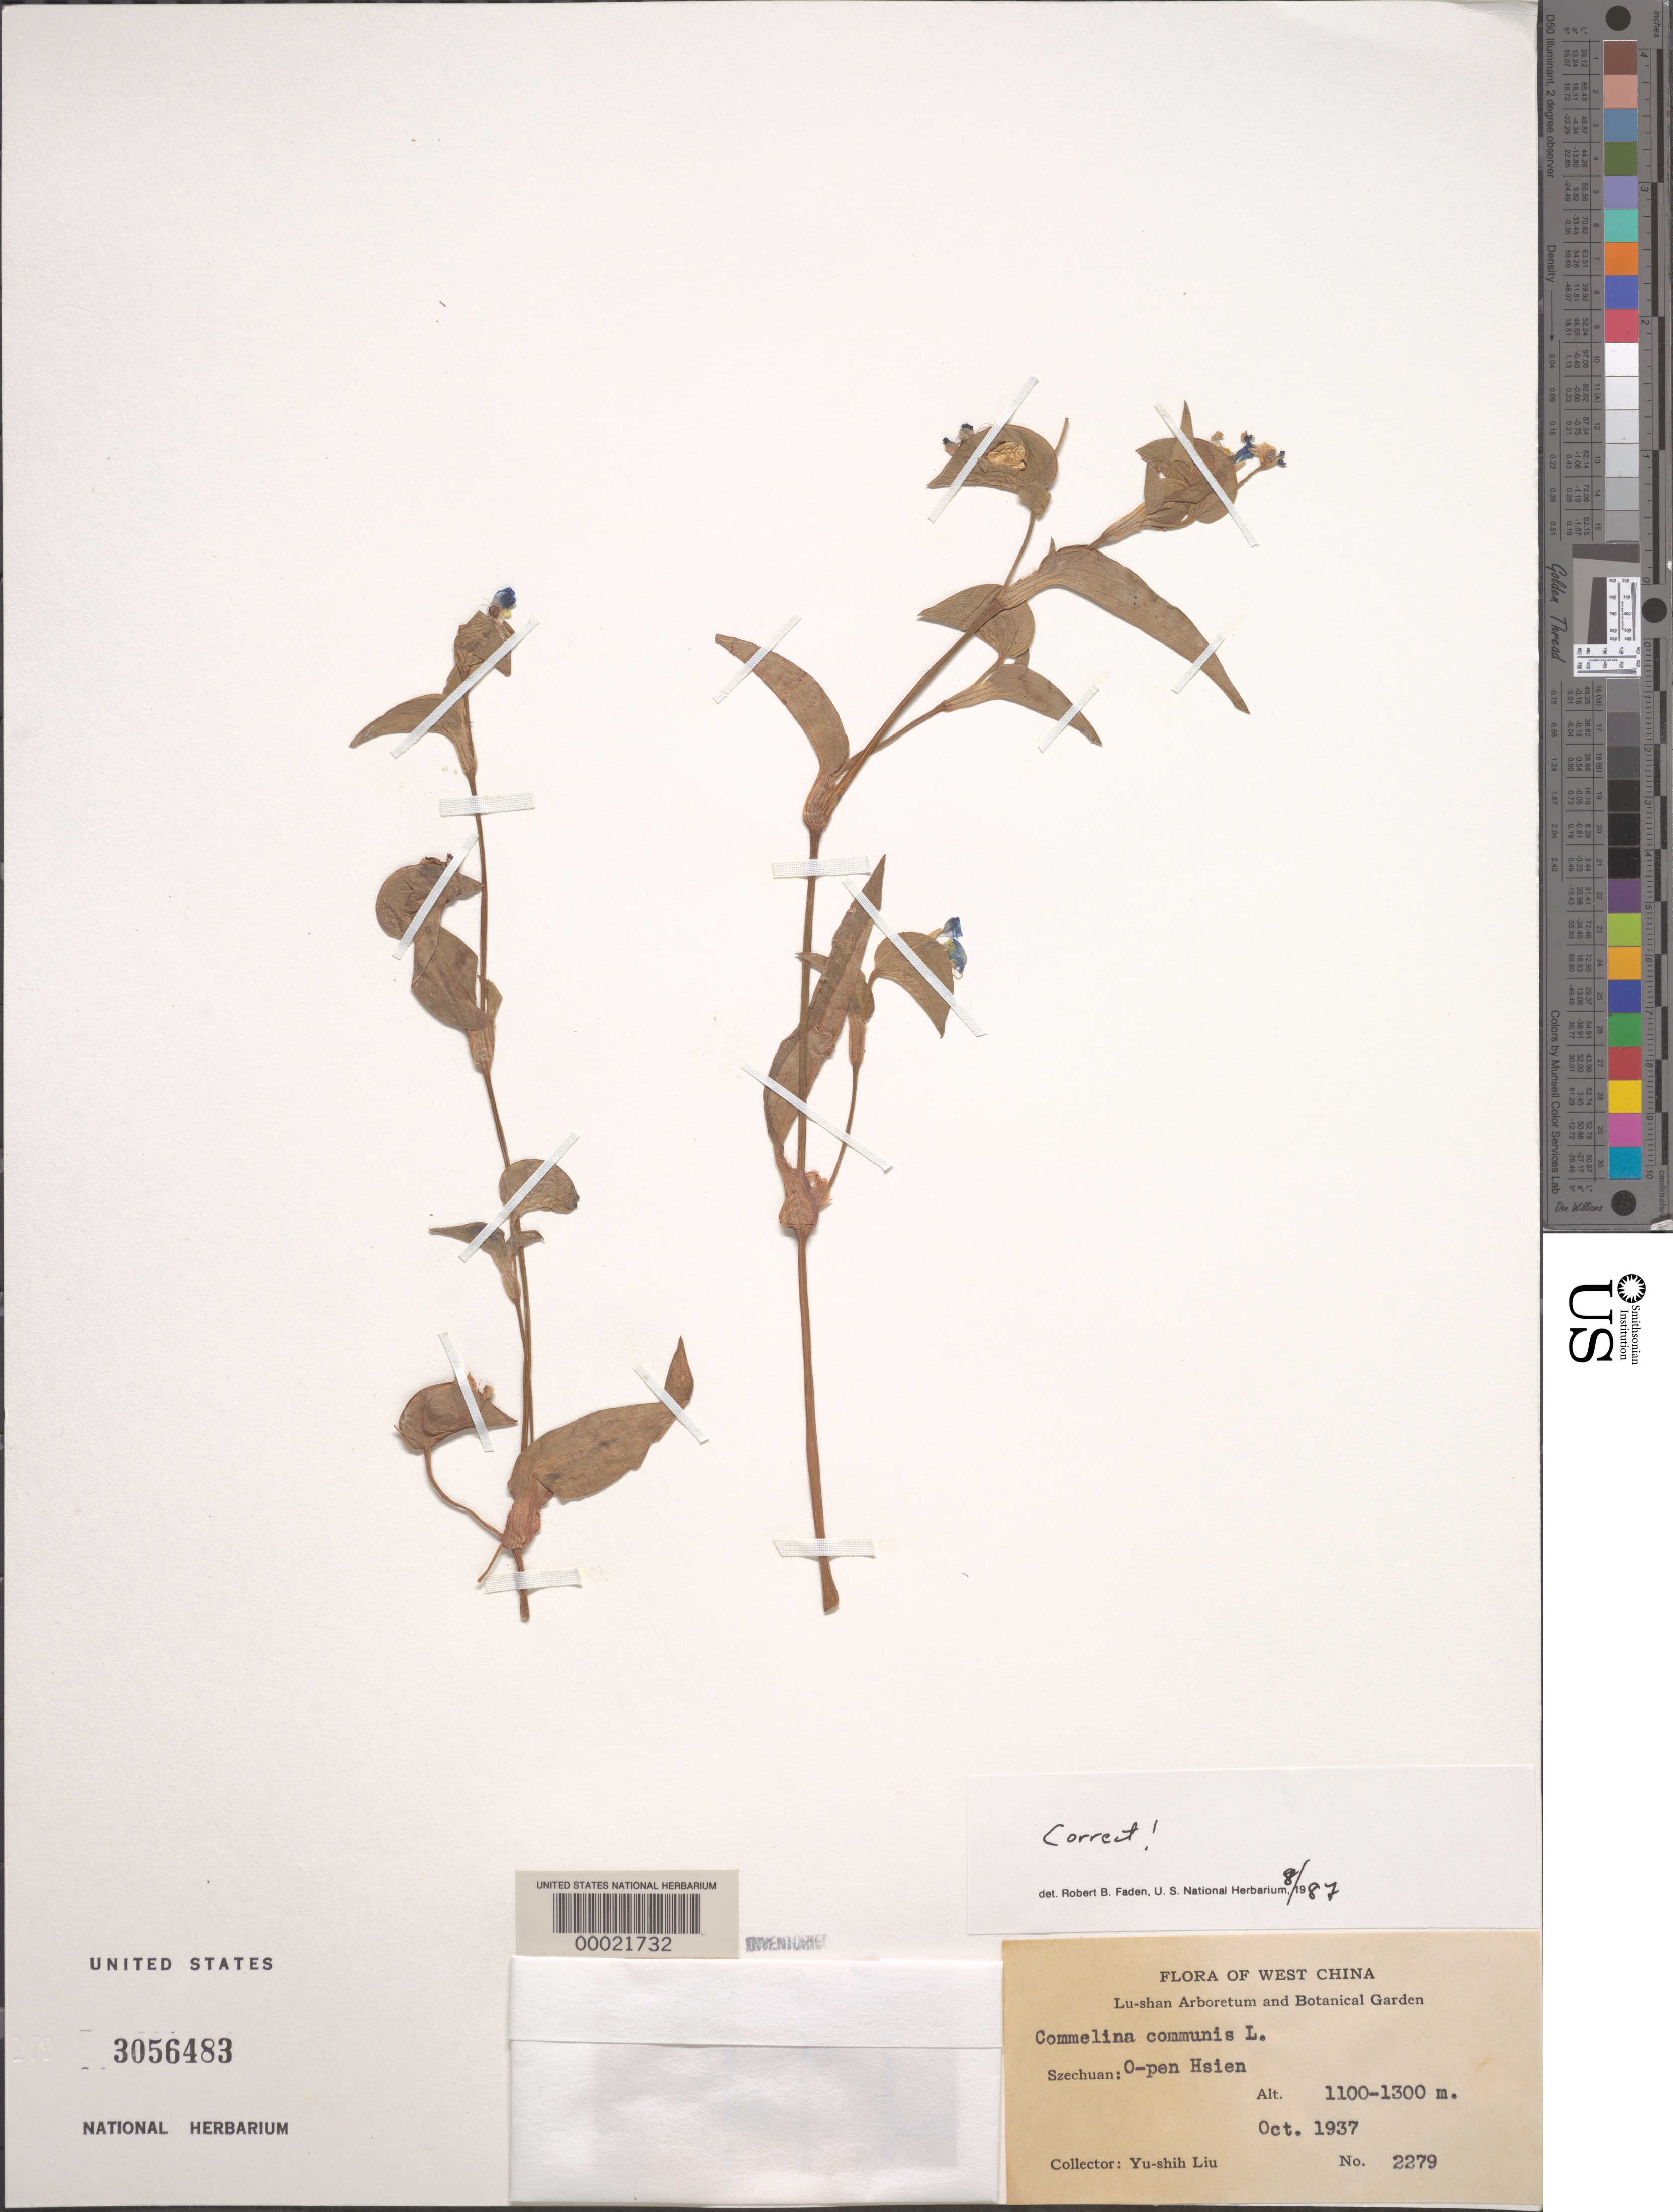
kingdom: Plantae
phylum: Tracheophyta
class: Liliopsida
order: Commelinales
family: Commelinaceae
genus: Commelina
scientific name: Commelina communis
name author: L.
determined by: Faden, Robert B., (US), Smithsonian Institution - National Museum of Natural History (UNITED STATES)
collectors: Y.-S. Liu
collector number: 2279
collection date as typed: Oct 1937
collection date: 1937-10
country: China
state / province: Sichuan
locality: O-pen hsien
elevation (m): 1100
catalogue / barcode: US 3056483